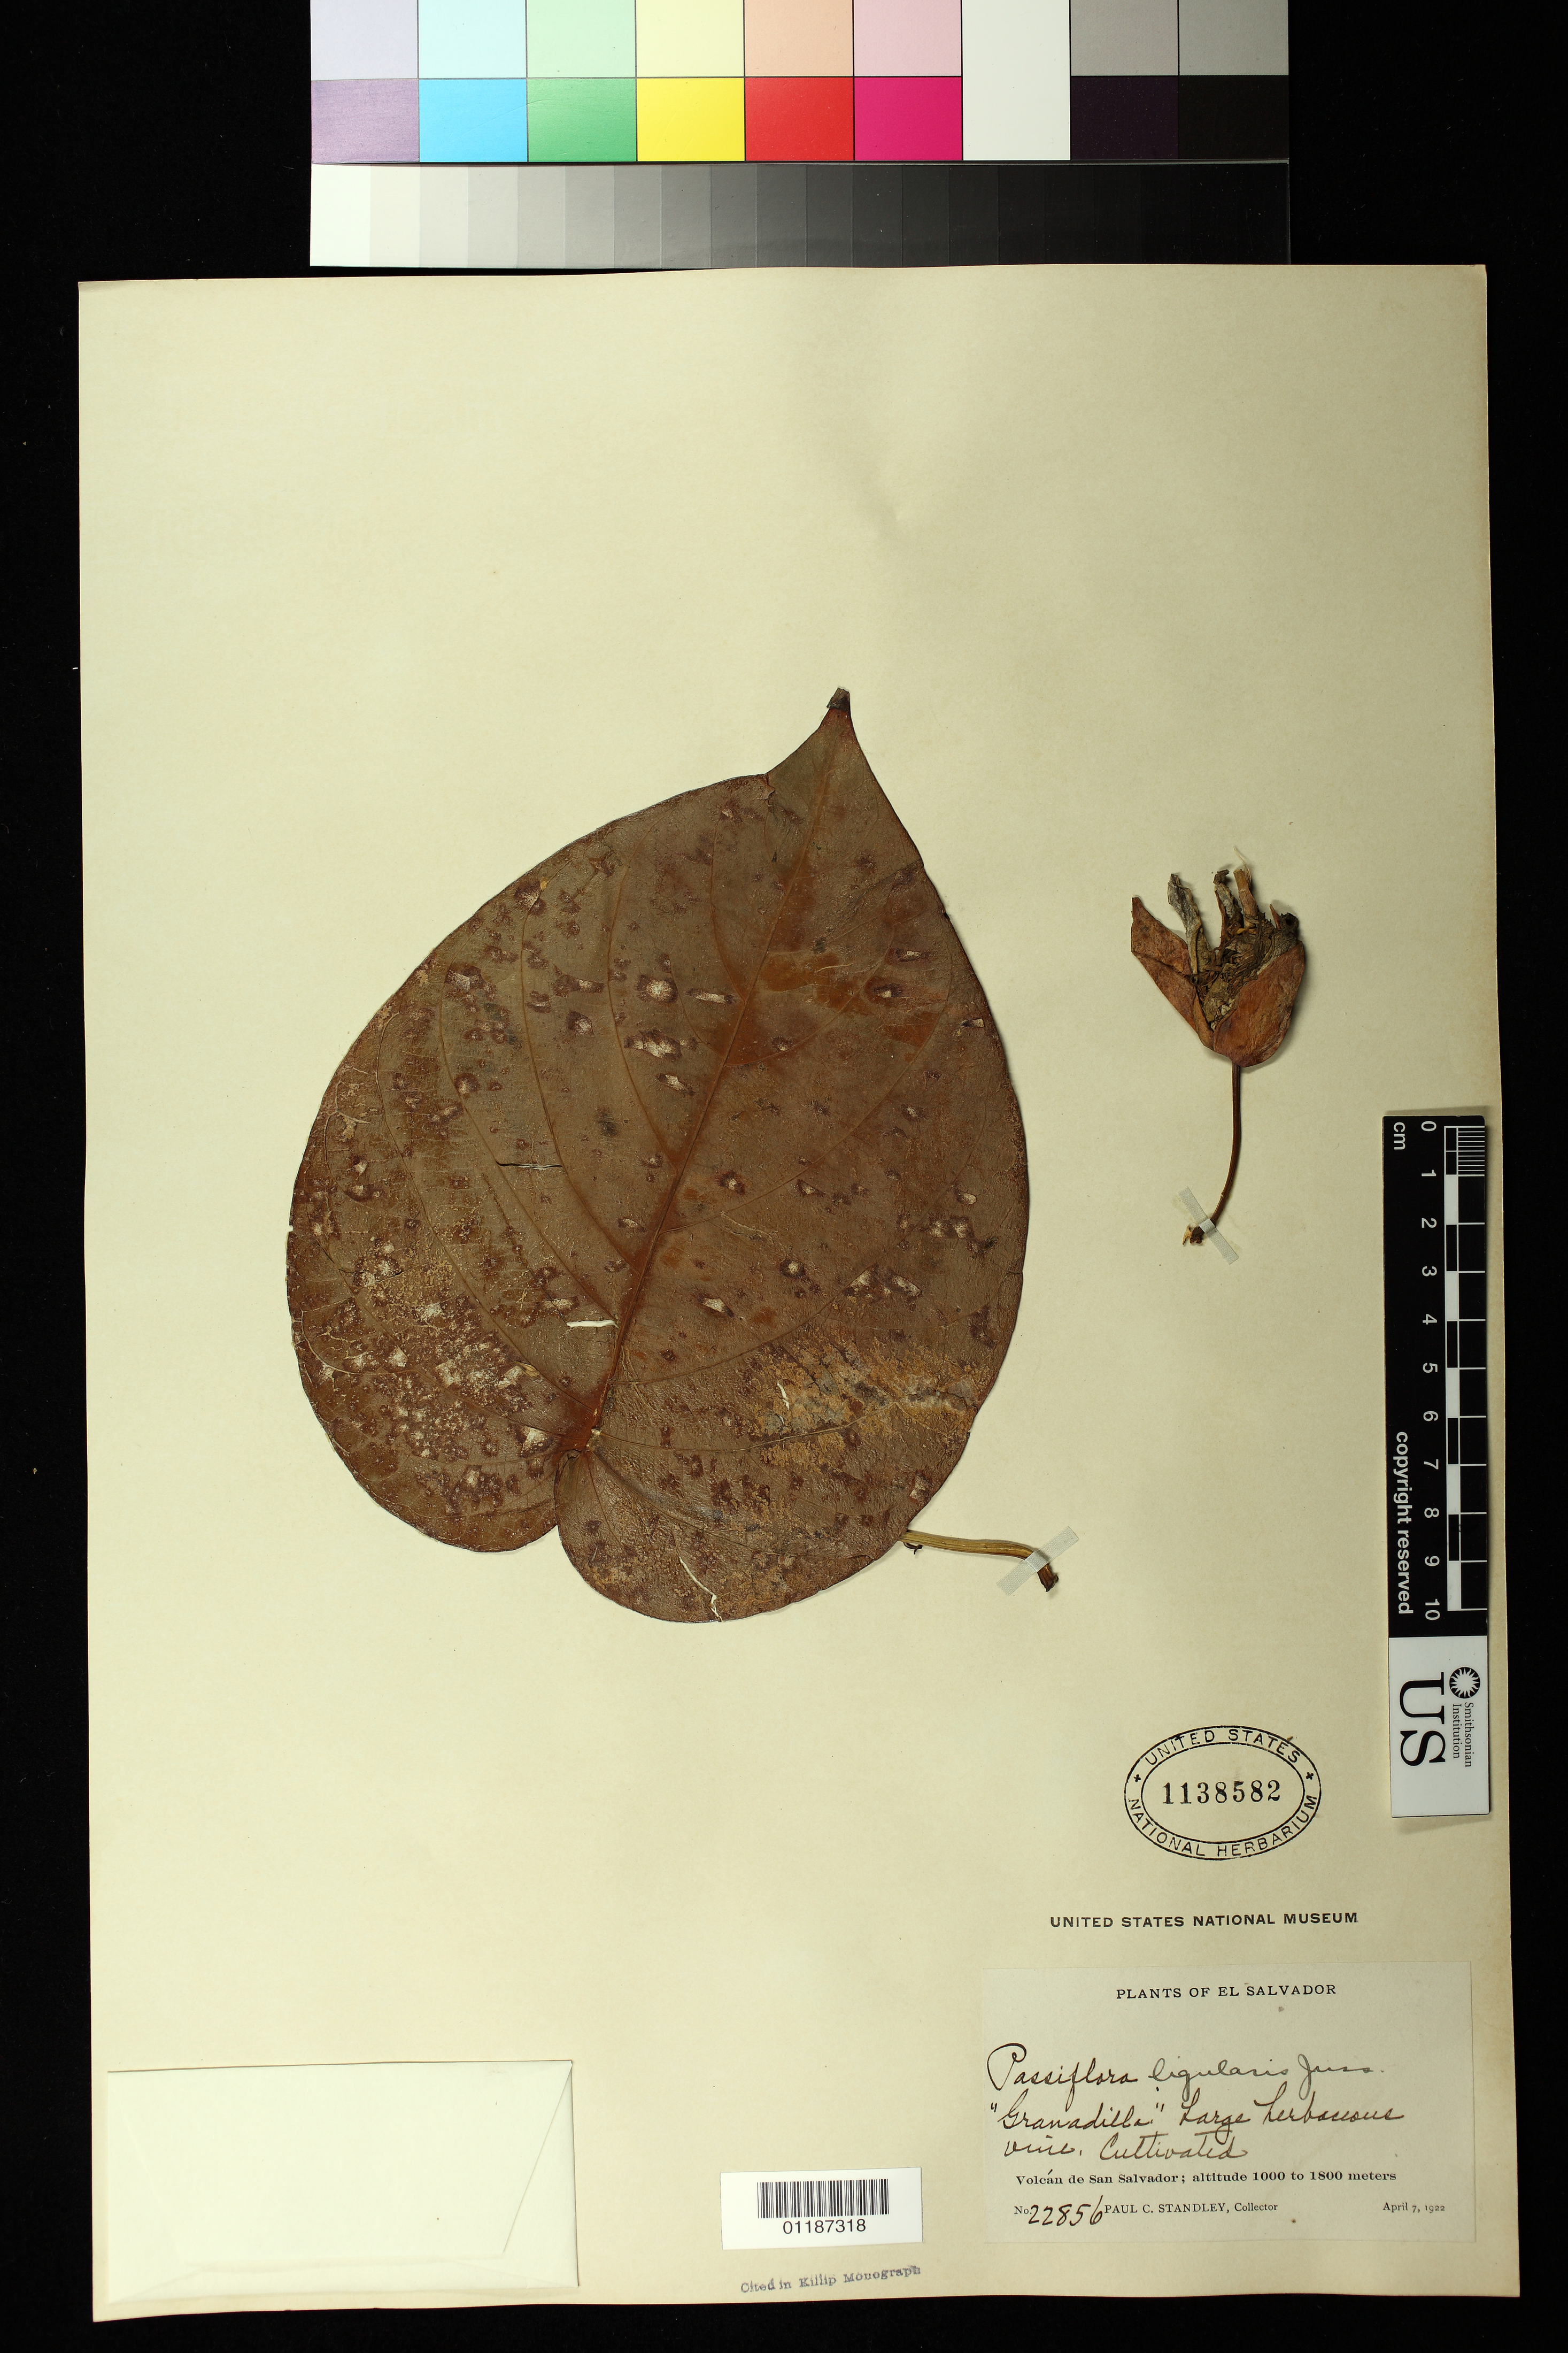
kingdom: Plantae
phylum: Tracheophyta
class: Magnoliopsida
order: Malpighiales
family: Passifloraceae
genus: Passiflora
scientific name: Passiflora ligularis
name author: Juss.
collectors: P. C. Standley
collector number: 22856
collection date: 1922-04-07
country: El Salvador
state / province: San Salvador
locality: Volcan de San Salvador.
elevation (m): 1000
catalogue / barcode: US 1138582